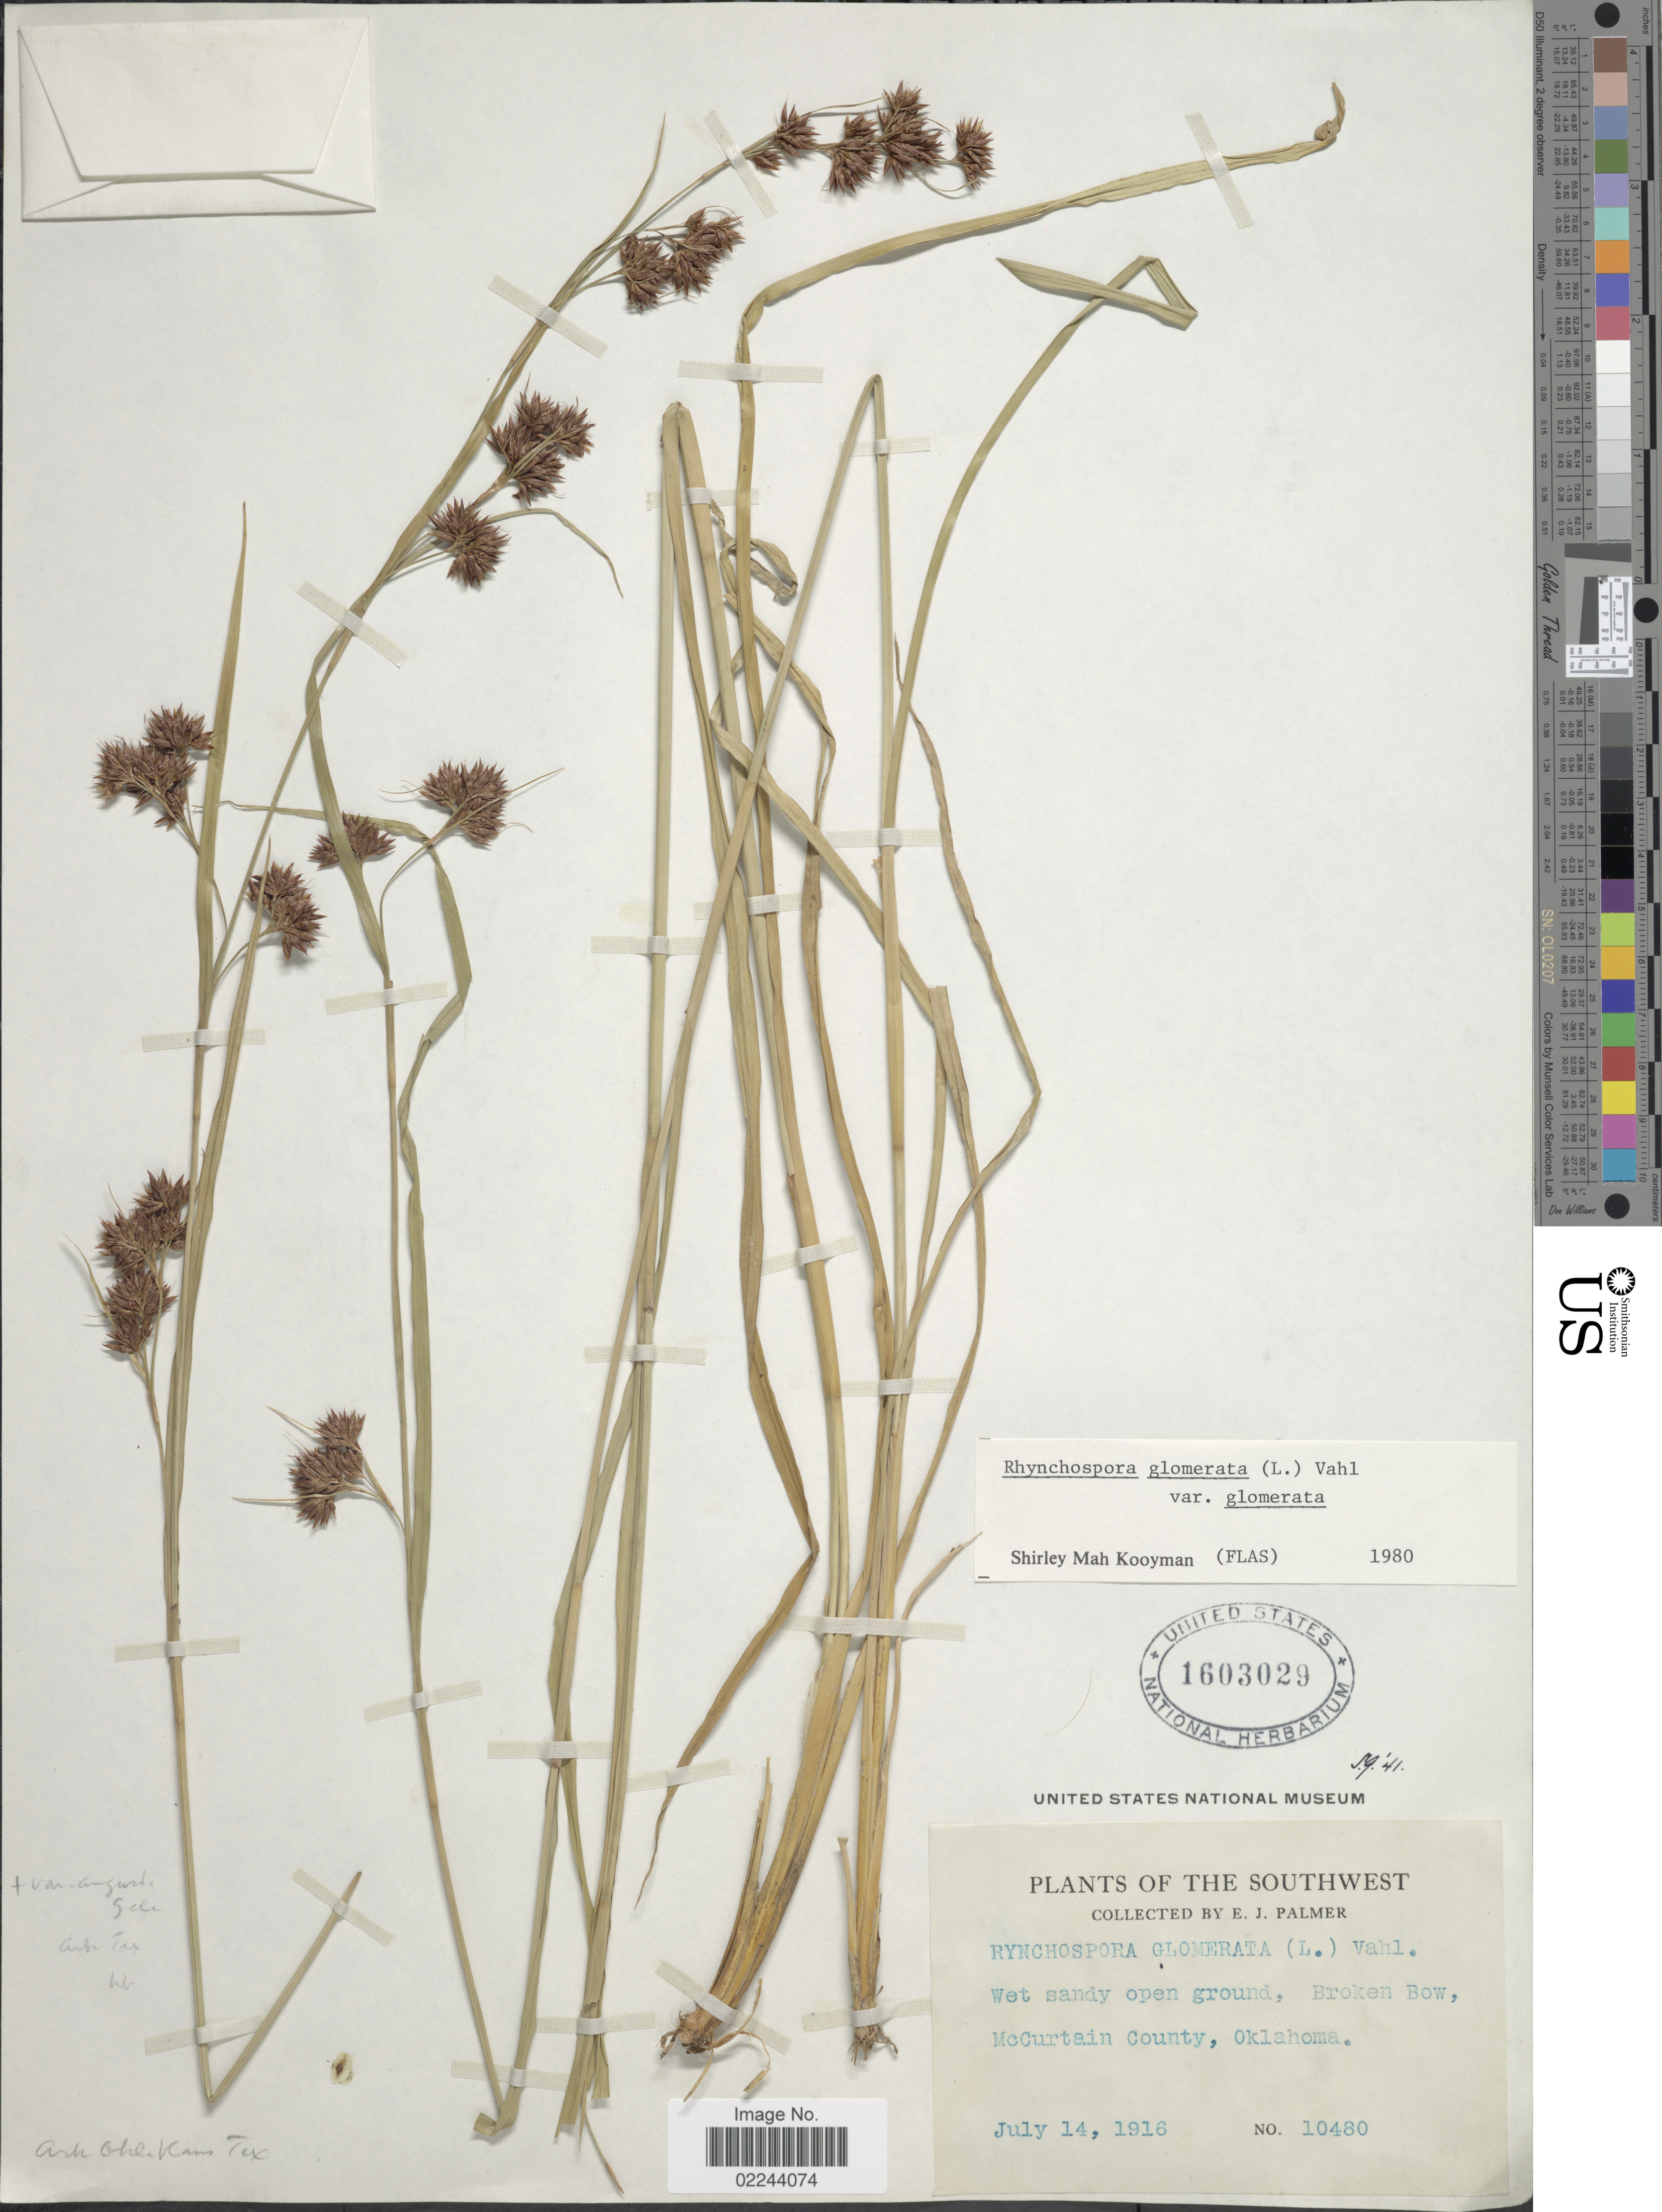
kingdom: Plantae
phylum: Tracheophyta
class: Liliopsida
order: Poales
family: Cyperaceae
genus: Rhynchospora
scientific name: Rhynchospora glomerata var. glomerata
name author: (L.) Vahl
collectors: E. J. Palmer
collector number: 10480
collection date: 1916-07-14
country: United States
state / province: Oklahoma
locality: The Southwest, Broken Bow, McCurtain County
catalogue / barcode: US 1603029